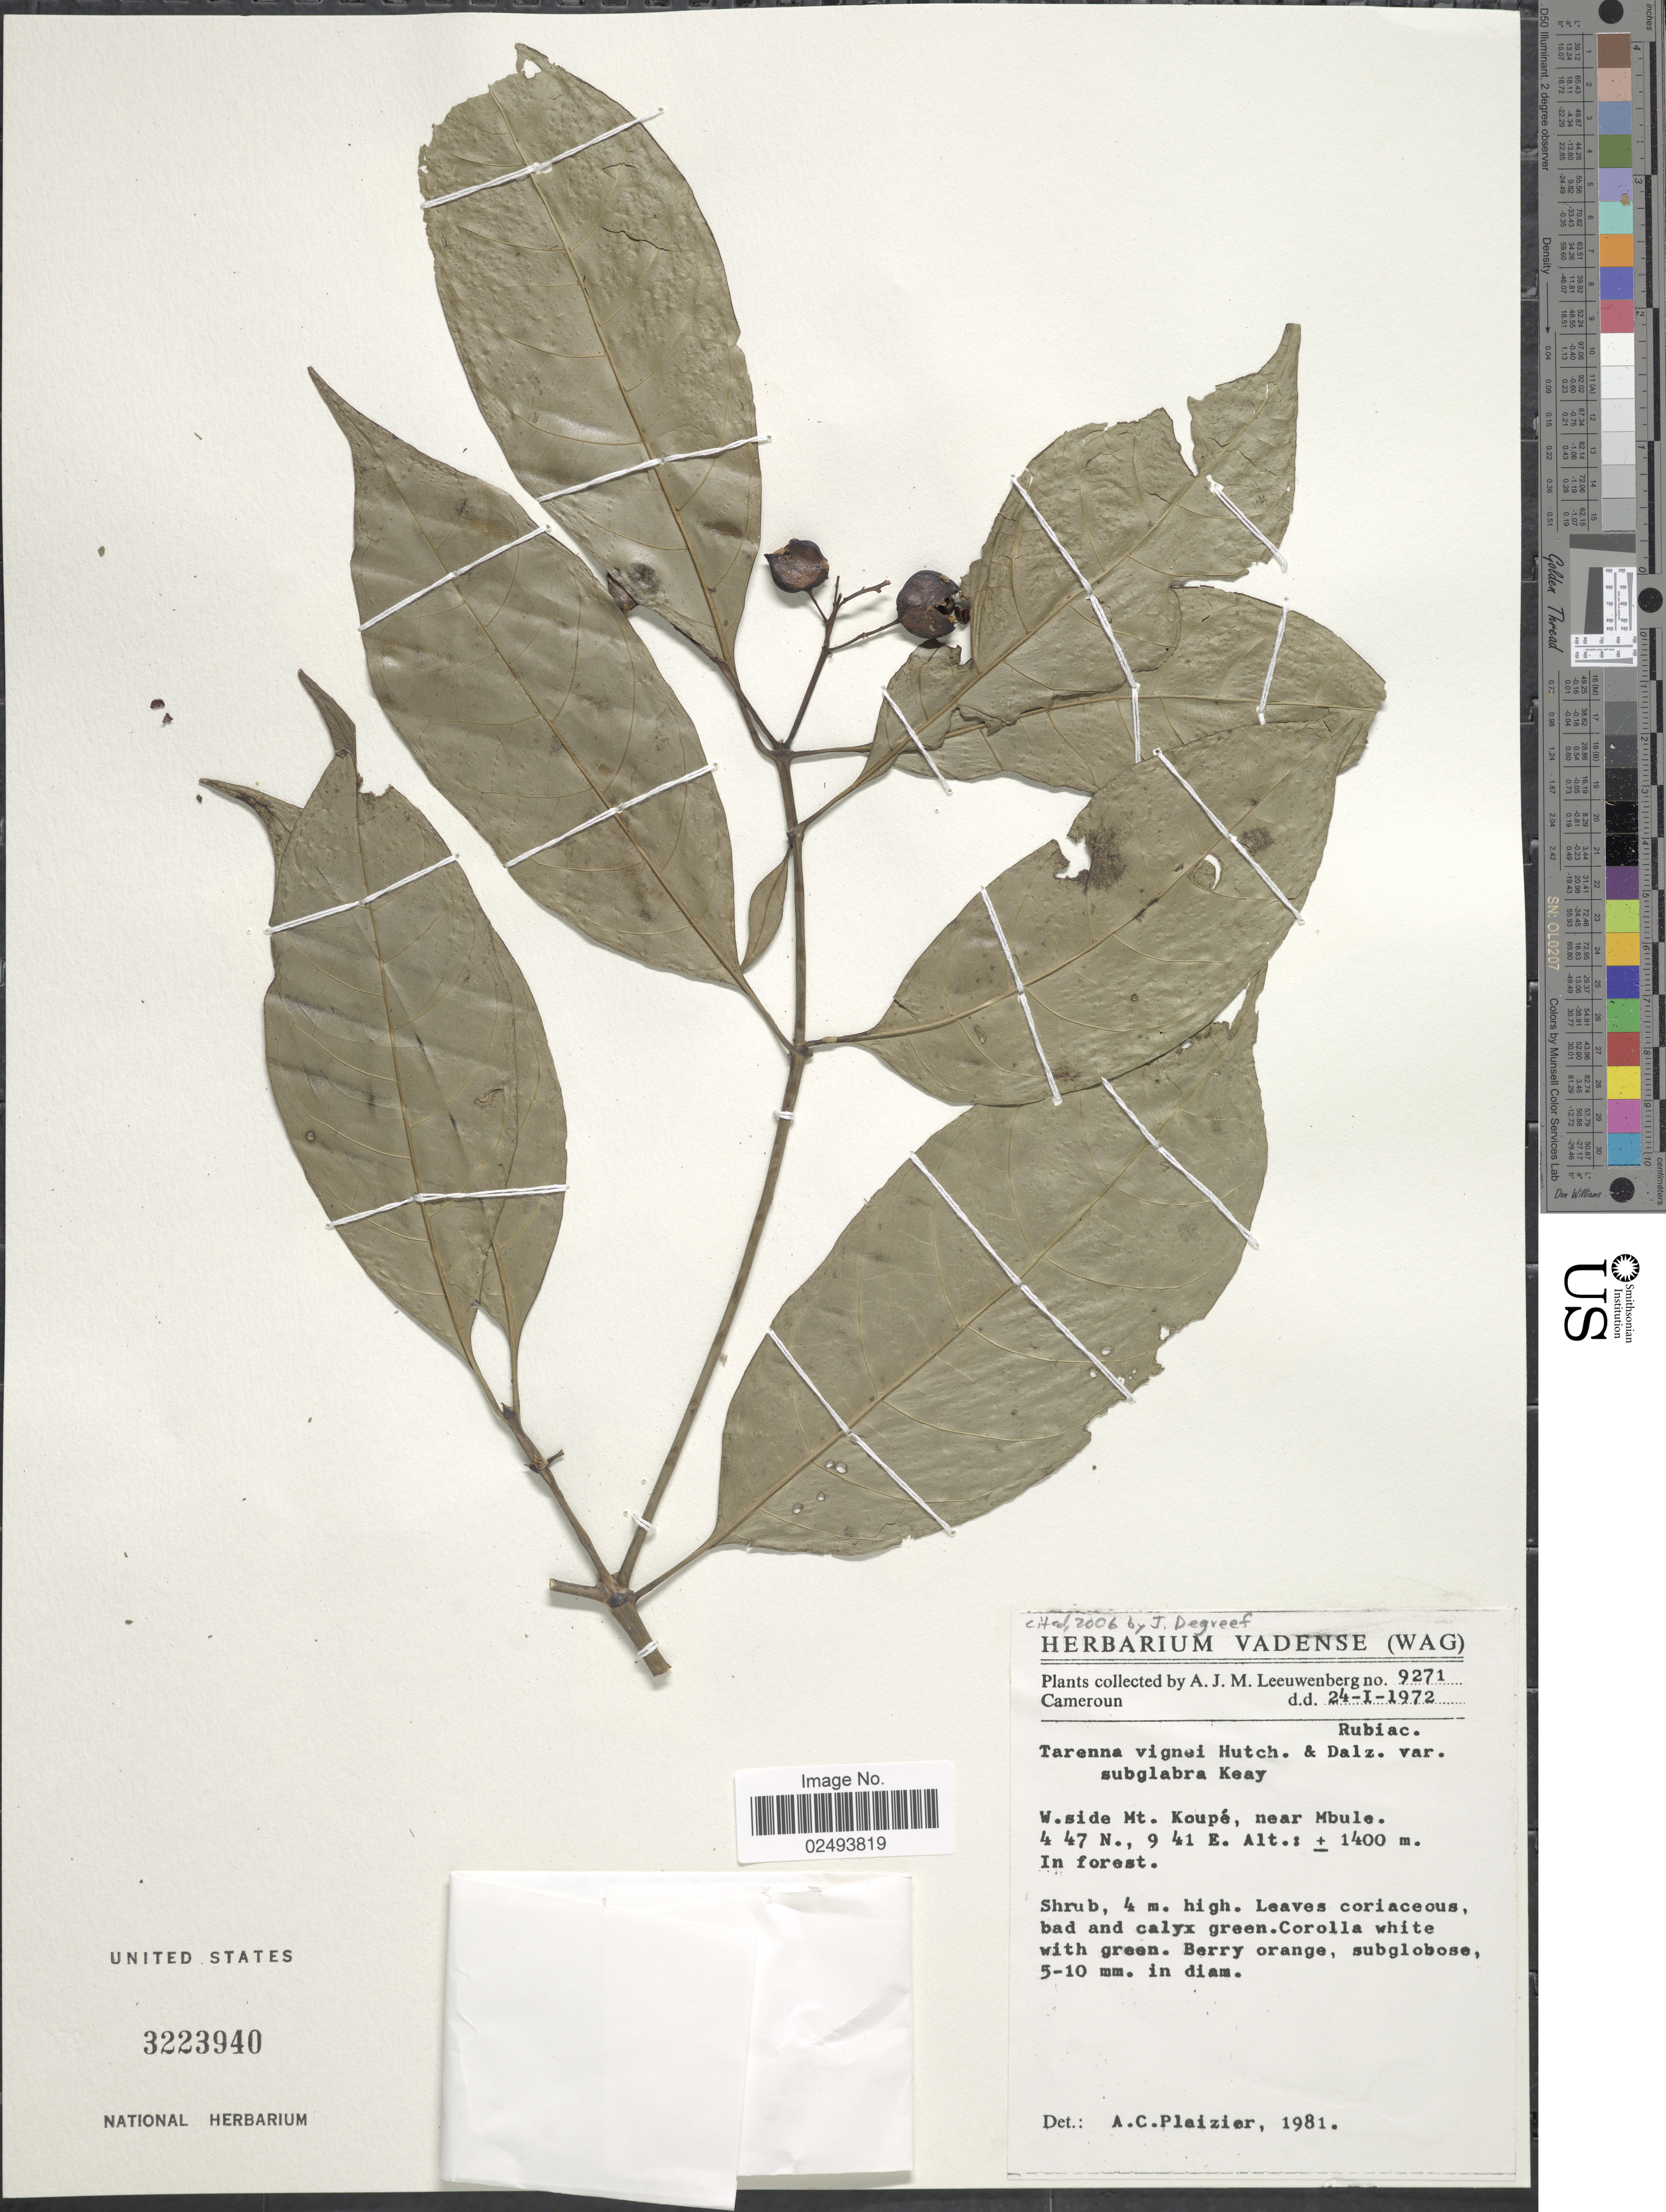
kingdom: Plantae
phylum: Tracheophyta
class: Magnoliopsida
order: Gentianales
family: Rubiaceae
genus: Tarenna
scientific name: Tarenna vignei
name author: Hutch. & Dalziel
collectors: A. J. M. Leeuwenberg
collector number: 9271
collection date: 1972-01-24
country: Cameroon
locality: W. side Mt. Koupe, near Mbule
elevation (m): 1400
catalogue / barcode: US 3223940